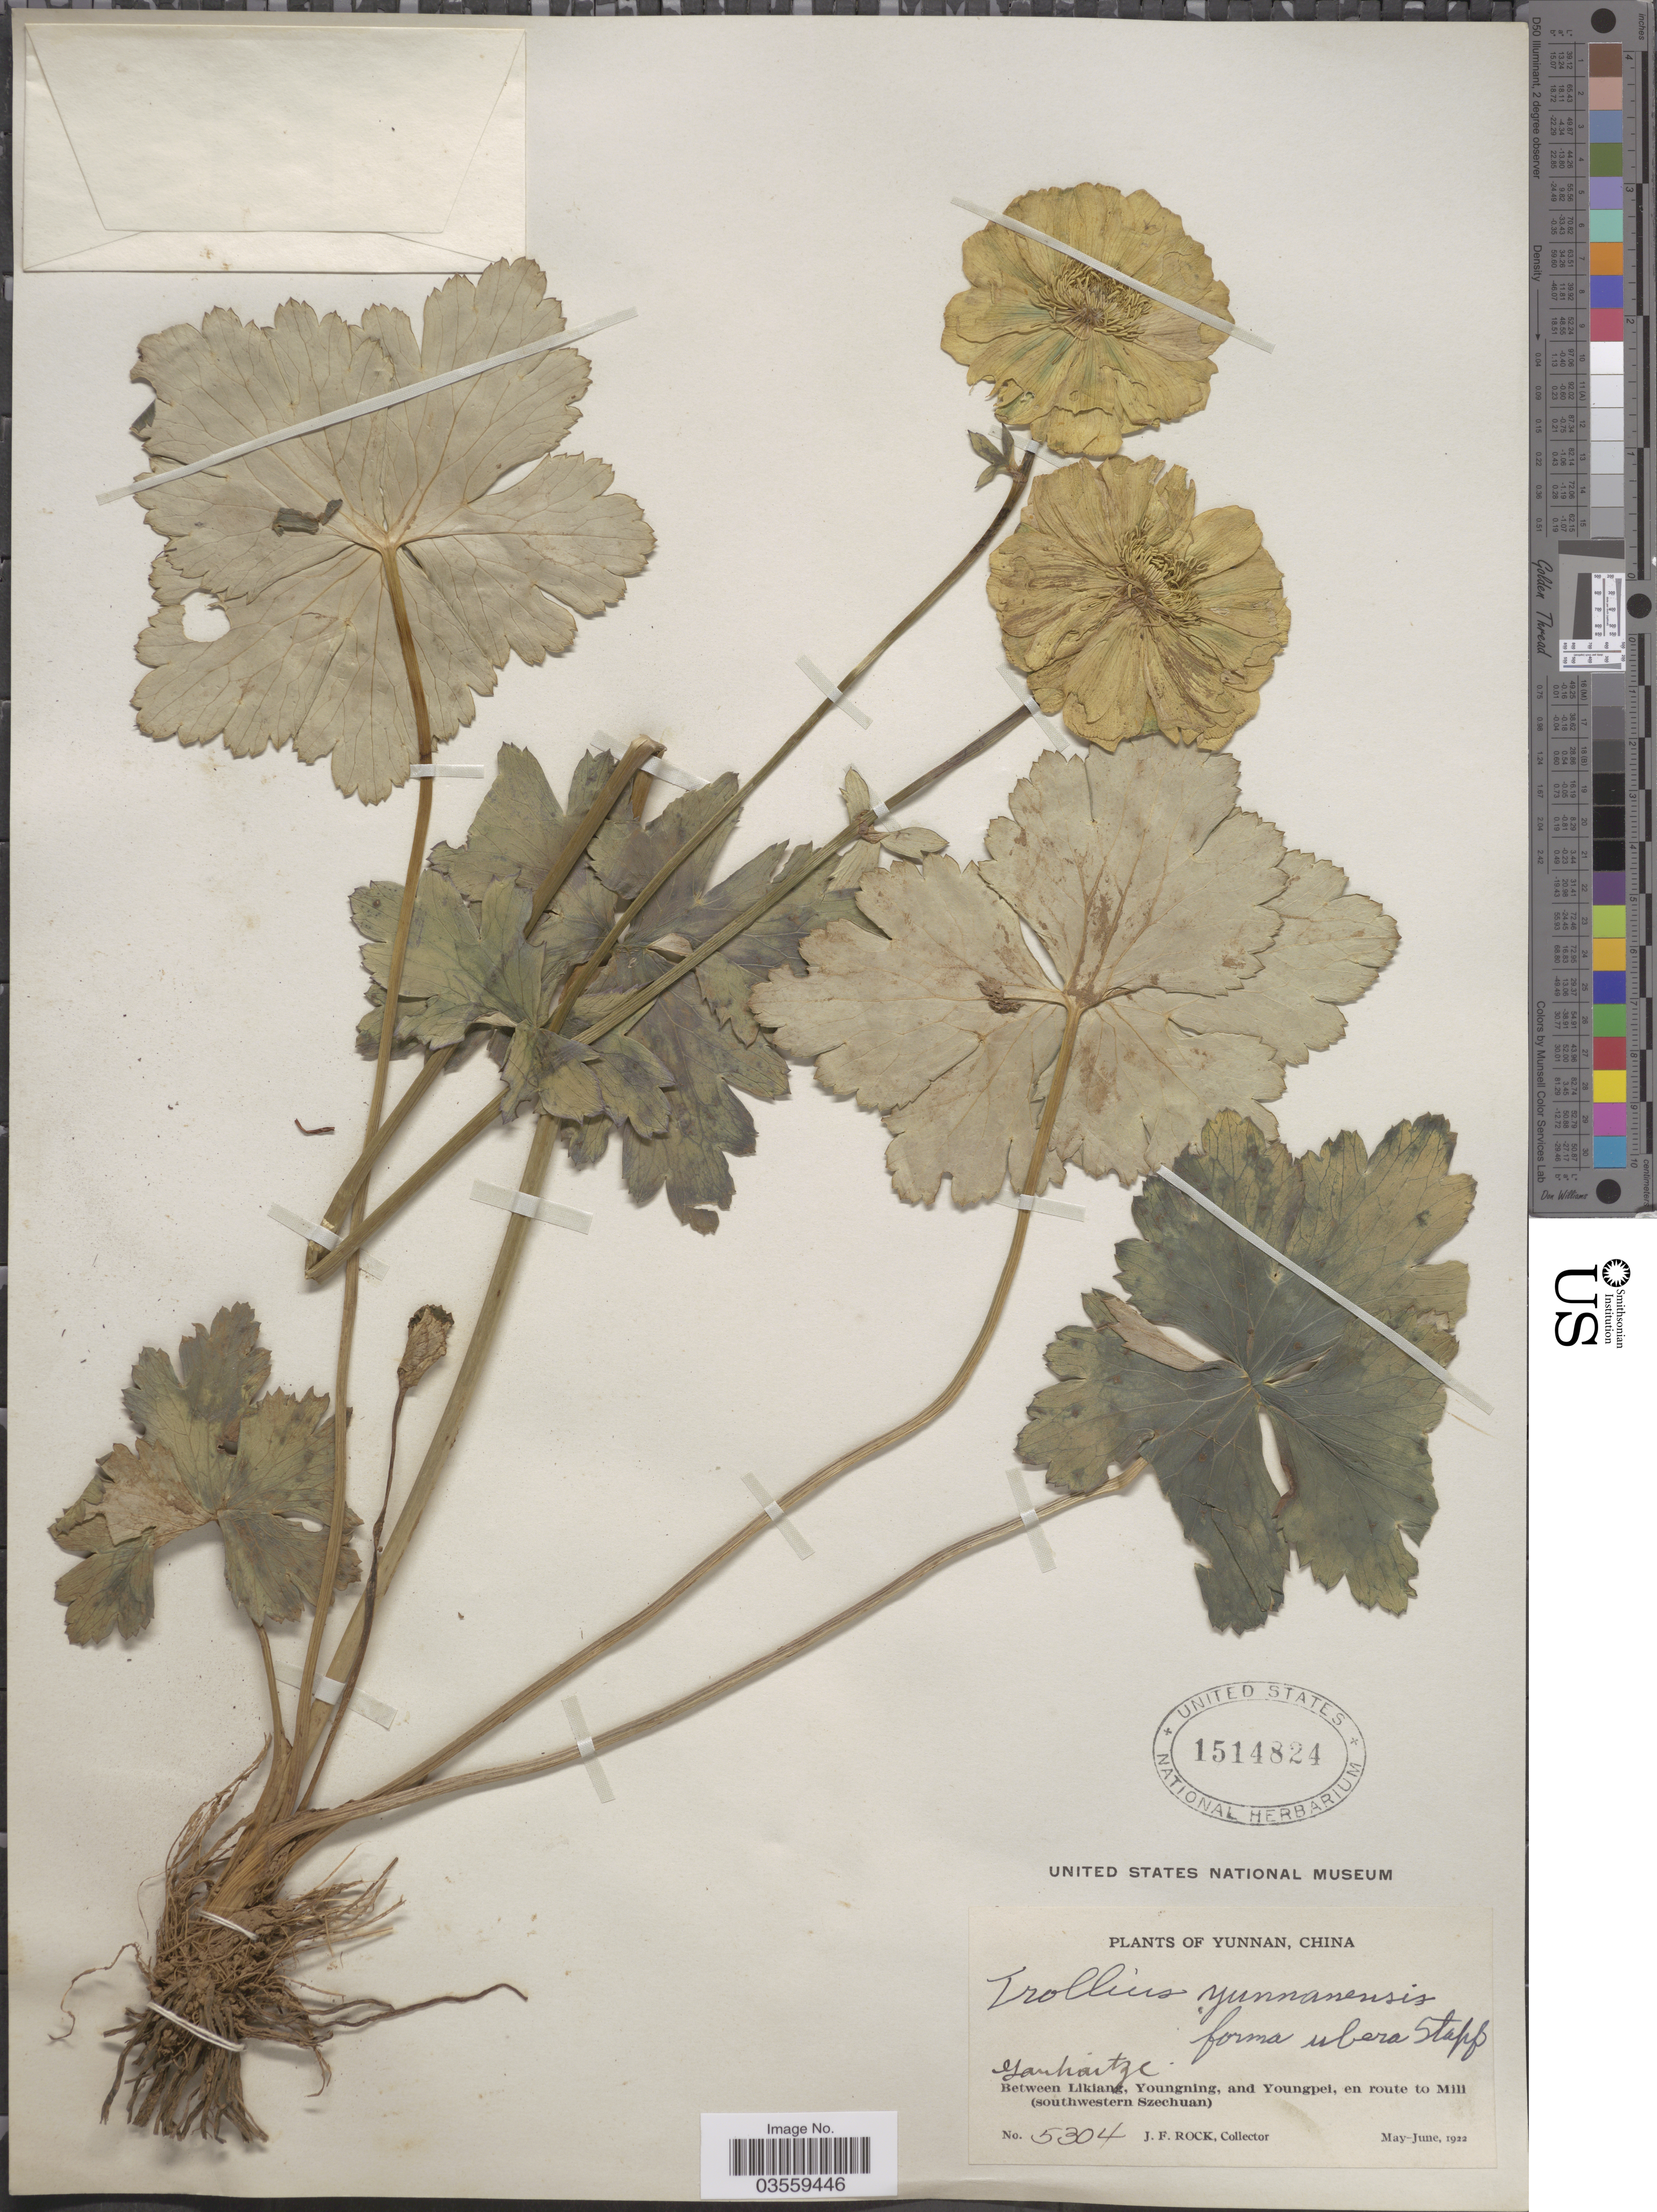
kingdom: Plantae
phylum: Tracheophyta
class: Magnoliopsida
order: Ranunculales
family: Ranunculaceae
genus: Trollius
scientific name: Trollius yunnanensis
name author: Ulbr.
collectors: J. Rock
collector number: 5304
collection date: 1922-05/1922-06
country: China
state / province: Yunnan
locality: Yanghaitze. Between Likiang, Youngning, and Youngpei, en route to Mill (southwestern Szechuan).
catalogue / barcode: US 1514824